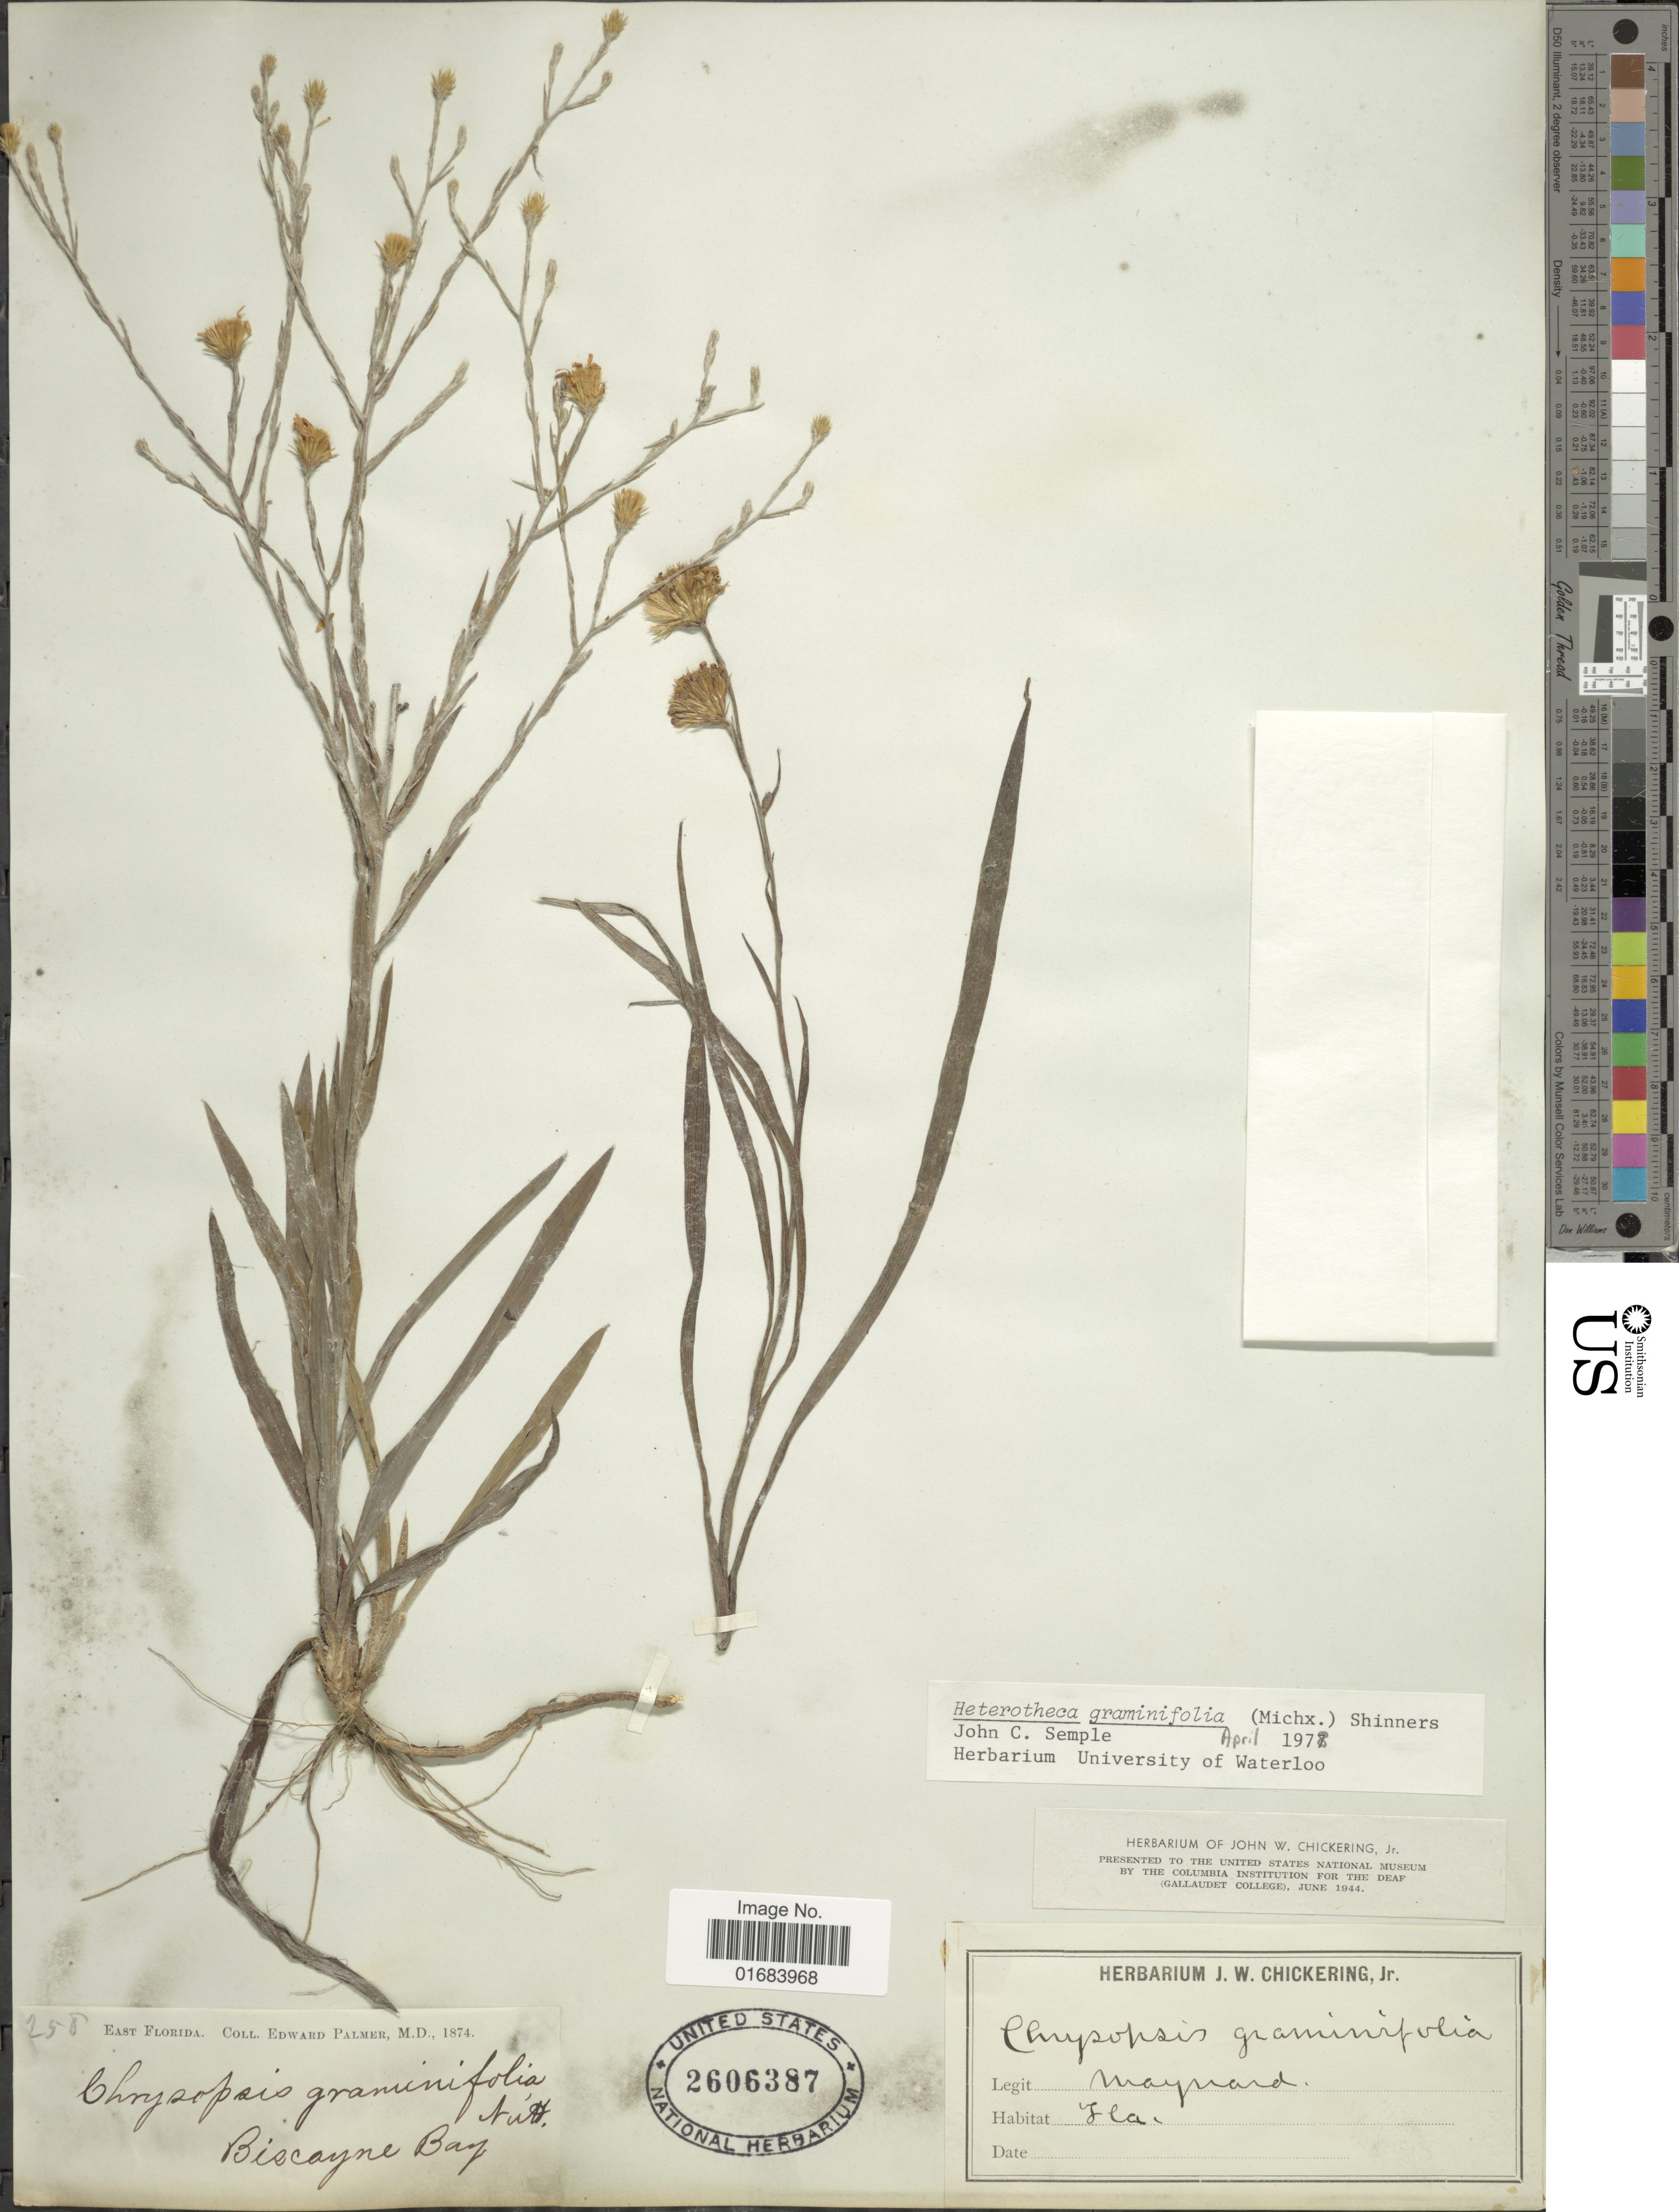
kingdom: Plantae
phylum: Tracheophyta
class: Magnoliopsida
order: Asterales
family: Asteraceae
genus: Pityopsis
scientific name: Pityopsis graminifolia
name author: (Michx.) Nutt.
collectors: E. Palmer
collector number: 258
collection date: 1874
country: United States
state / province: Florida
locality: East Florida, Biscayne Bay.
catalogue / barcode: US 2606387